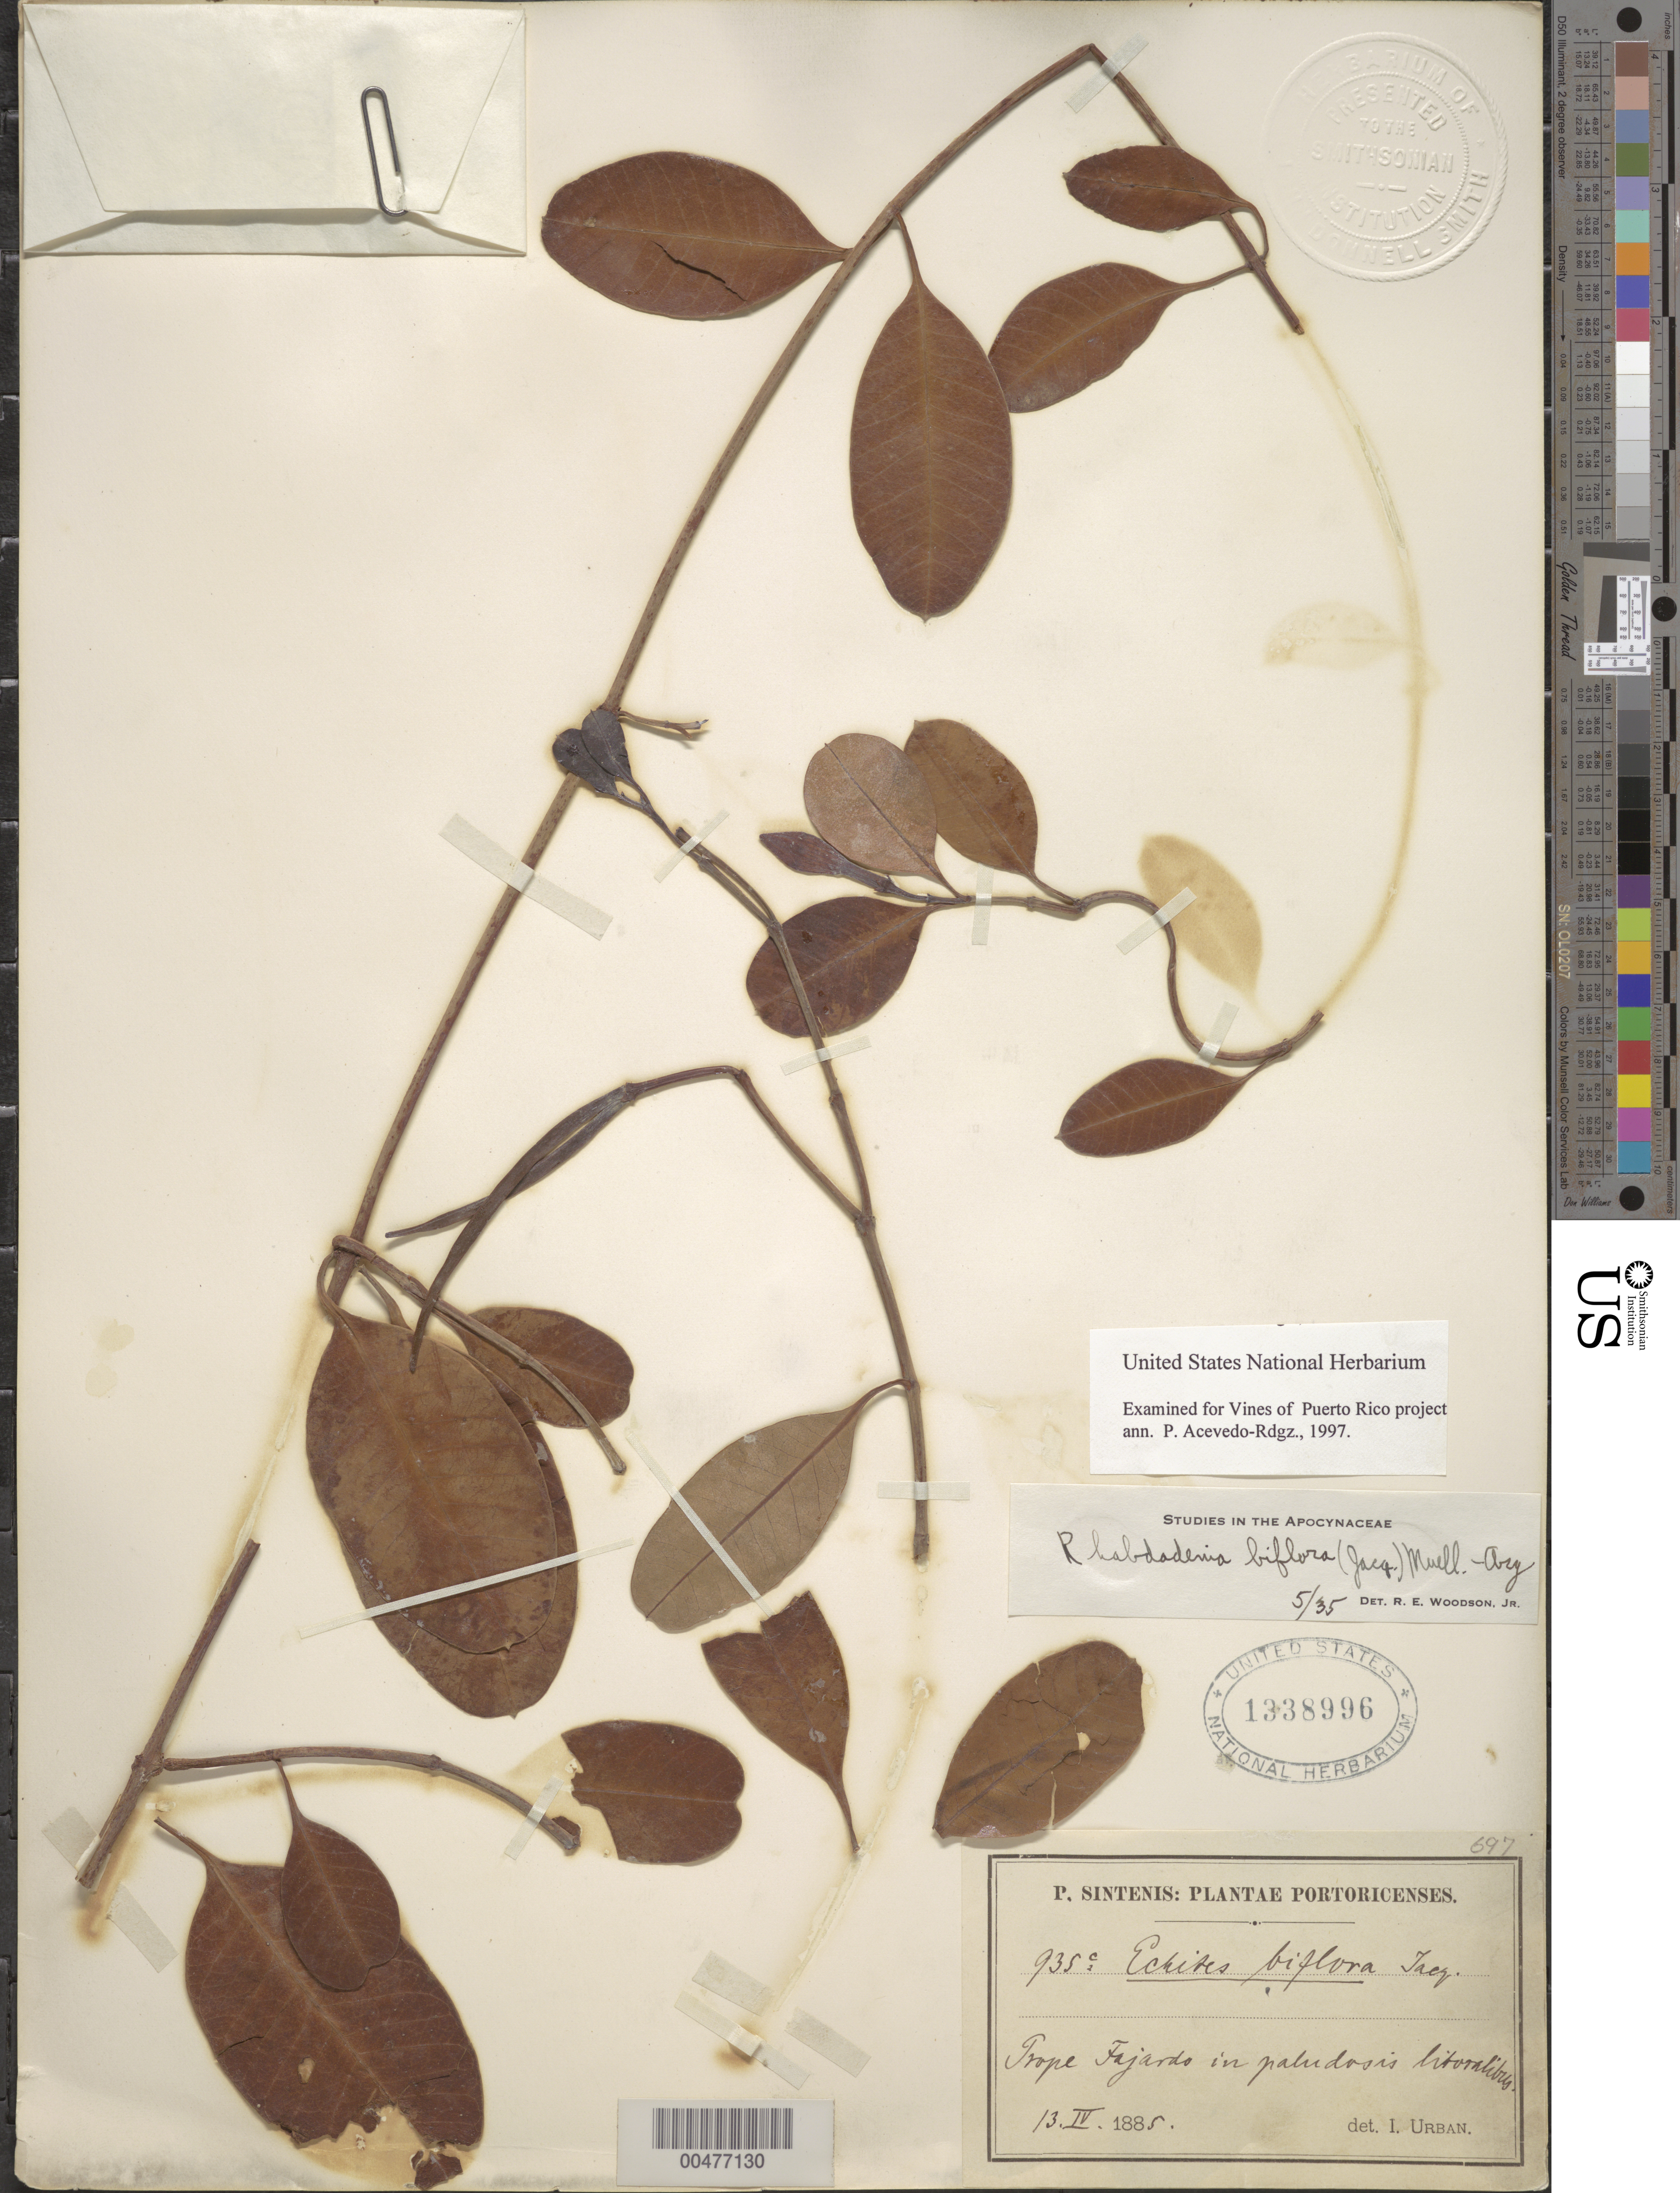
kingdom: Plantae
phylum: Tracheophyta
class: Magnoliopsida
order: Gentianales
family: Apocynaceae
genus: Rhabdadenia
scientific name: Rhabdadenia biflora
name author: (Jacq.) Müll. Arg.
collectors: P. Sintenis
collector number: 935c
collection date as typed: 13 Apr 1885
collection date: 1885-04-13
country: Puerto Rico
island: Greater Antilles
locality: Prope Fajardo. In paludosis litoralibus.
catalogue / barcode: US 1338996